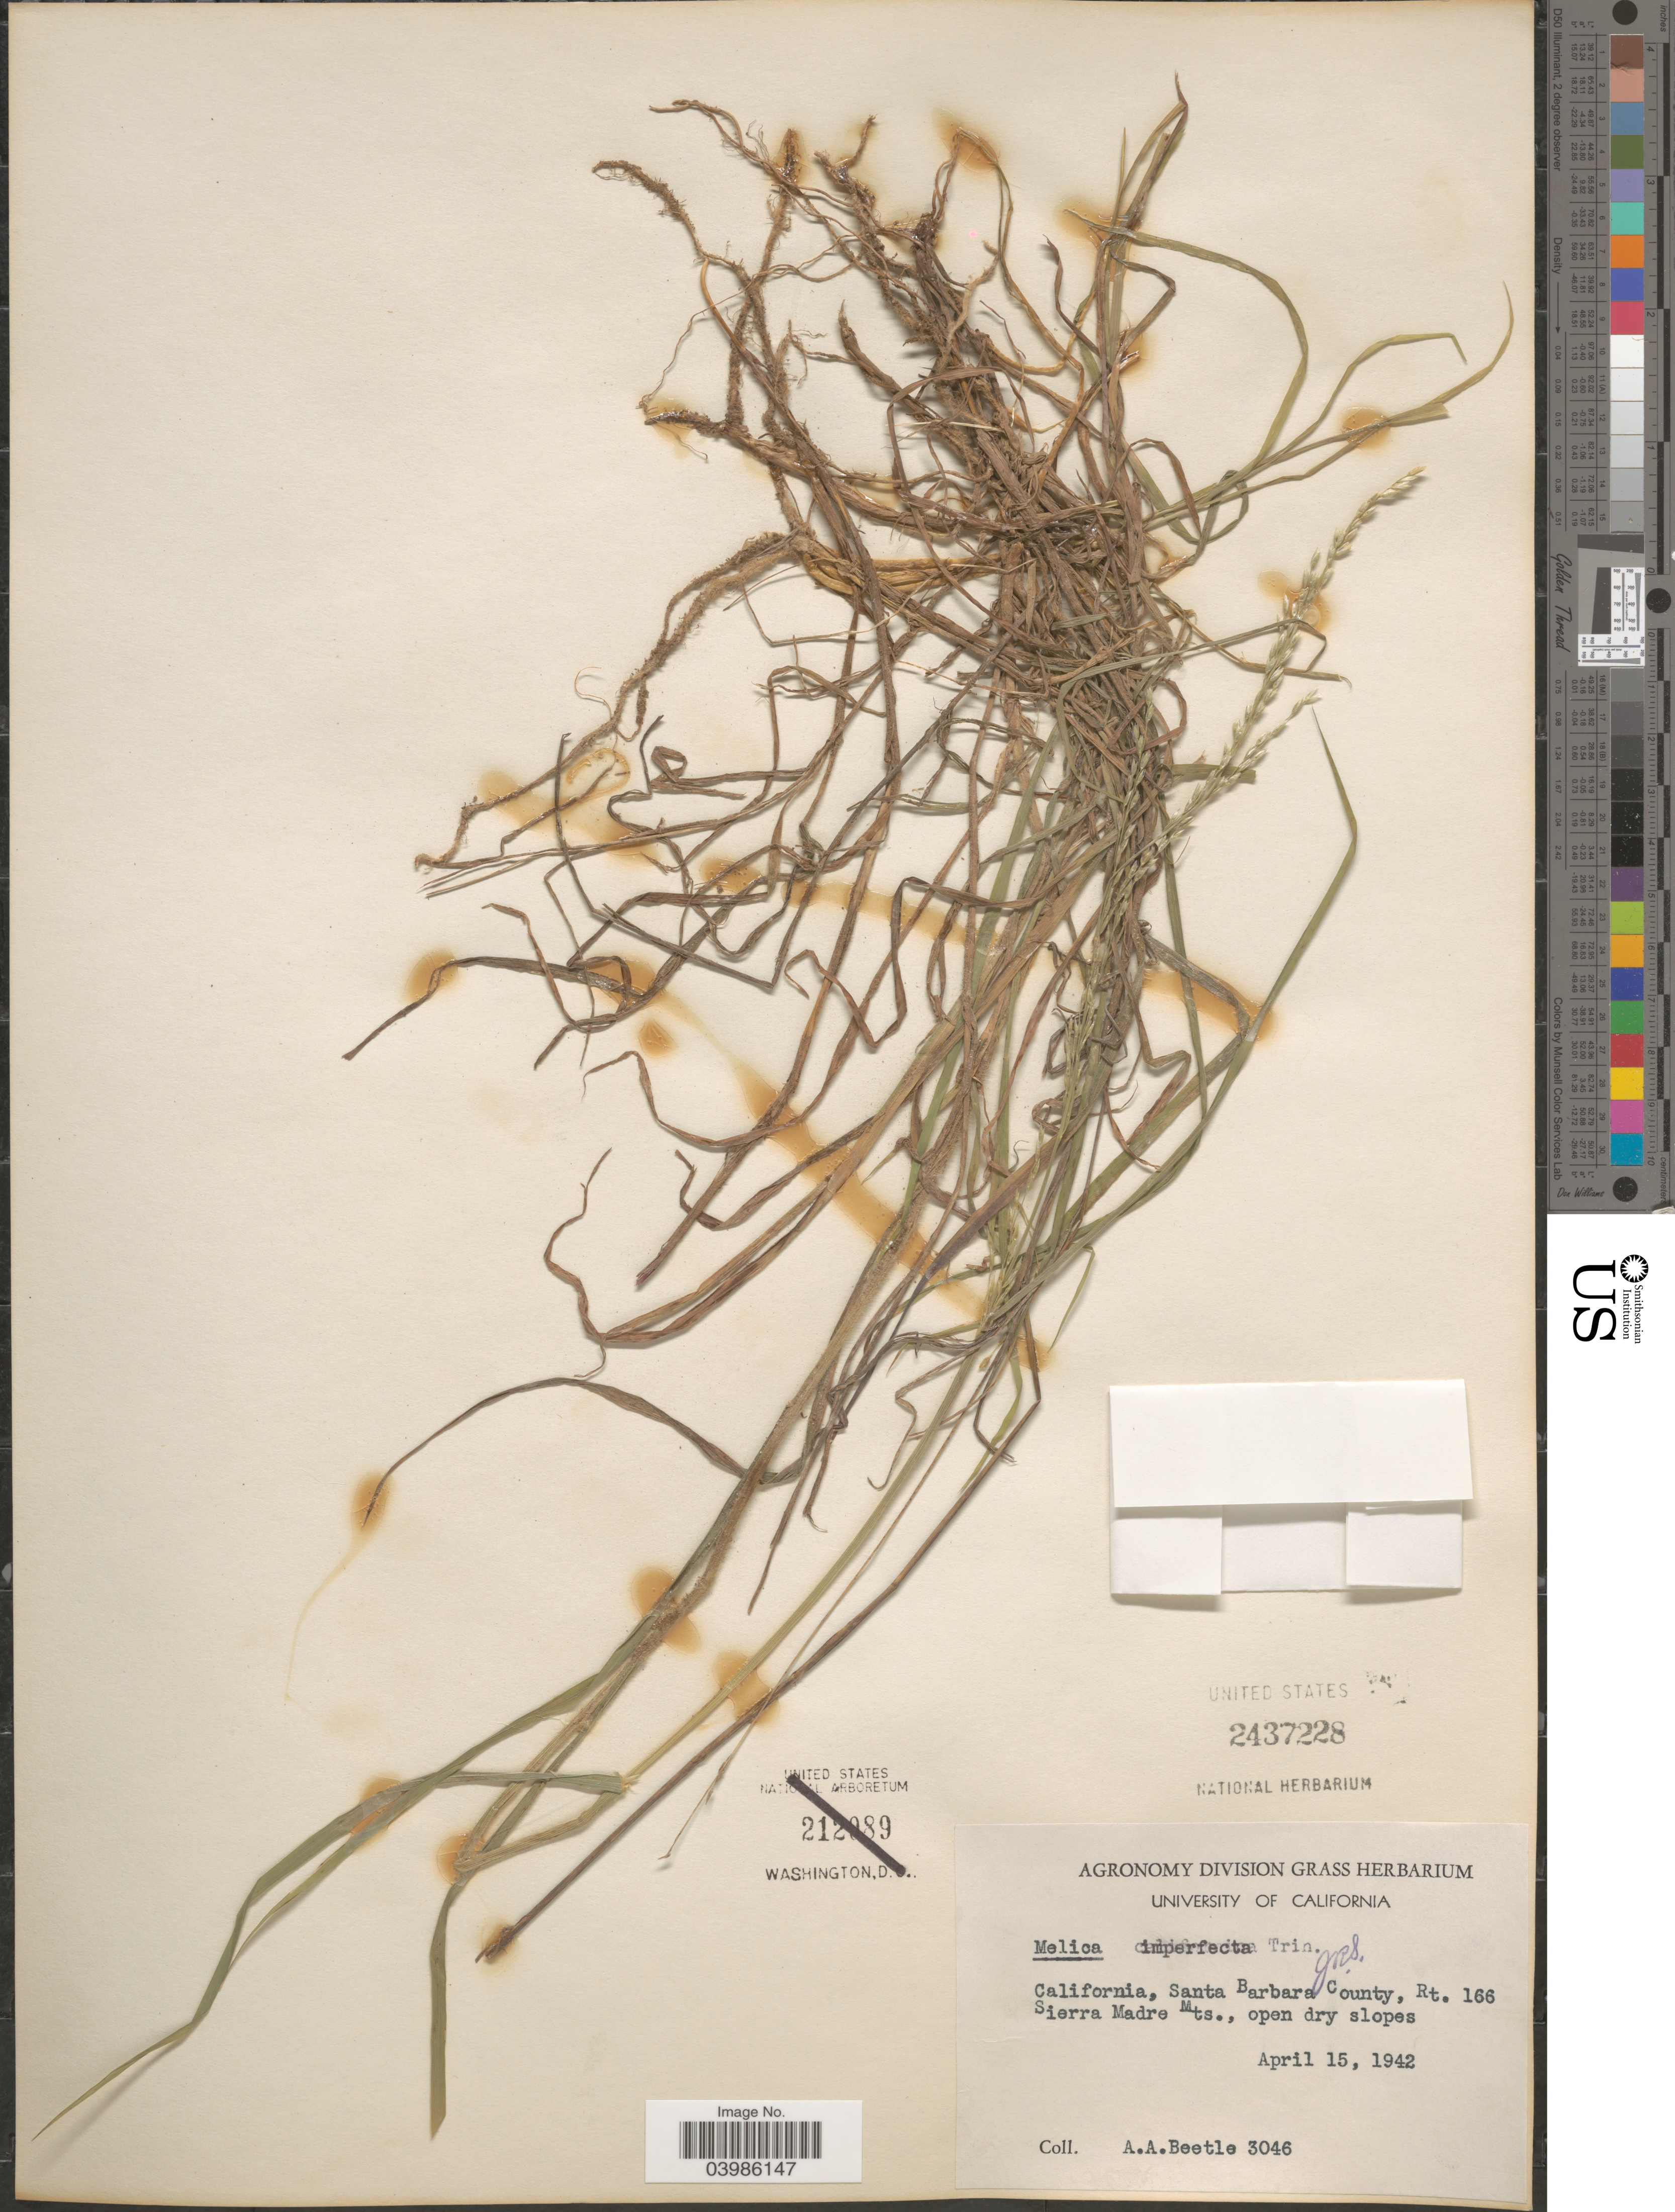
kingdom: Plantae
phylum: Tracheophyta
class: Liliopsida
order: Poales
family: Poaceae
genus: Melica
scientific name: Melica imperfecta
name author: Trin.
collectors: A. A. Beetle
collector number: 3046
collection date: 1942-04-15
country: United States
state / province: California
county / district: Santa Barbara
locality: Santa Barbara County, Rt. 166. Sierra Madre Mts.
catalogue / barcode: US 2437228